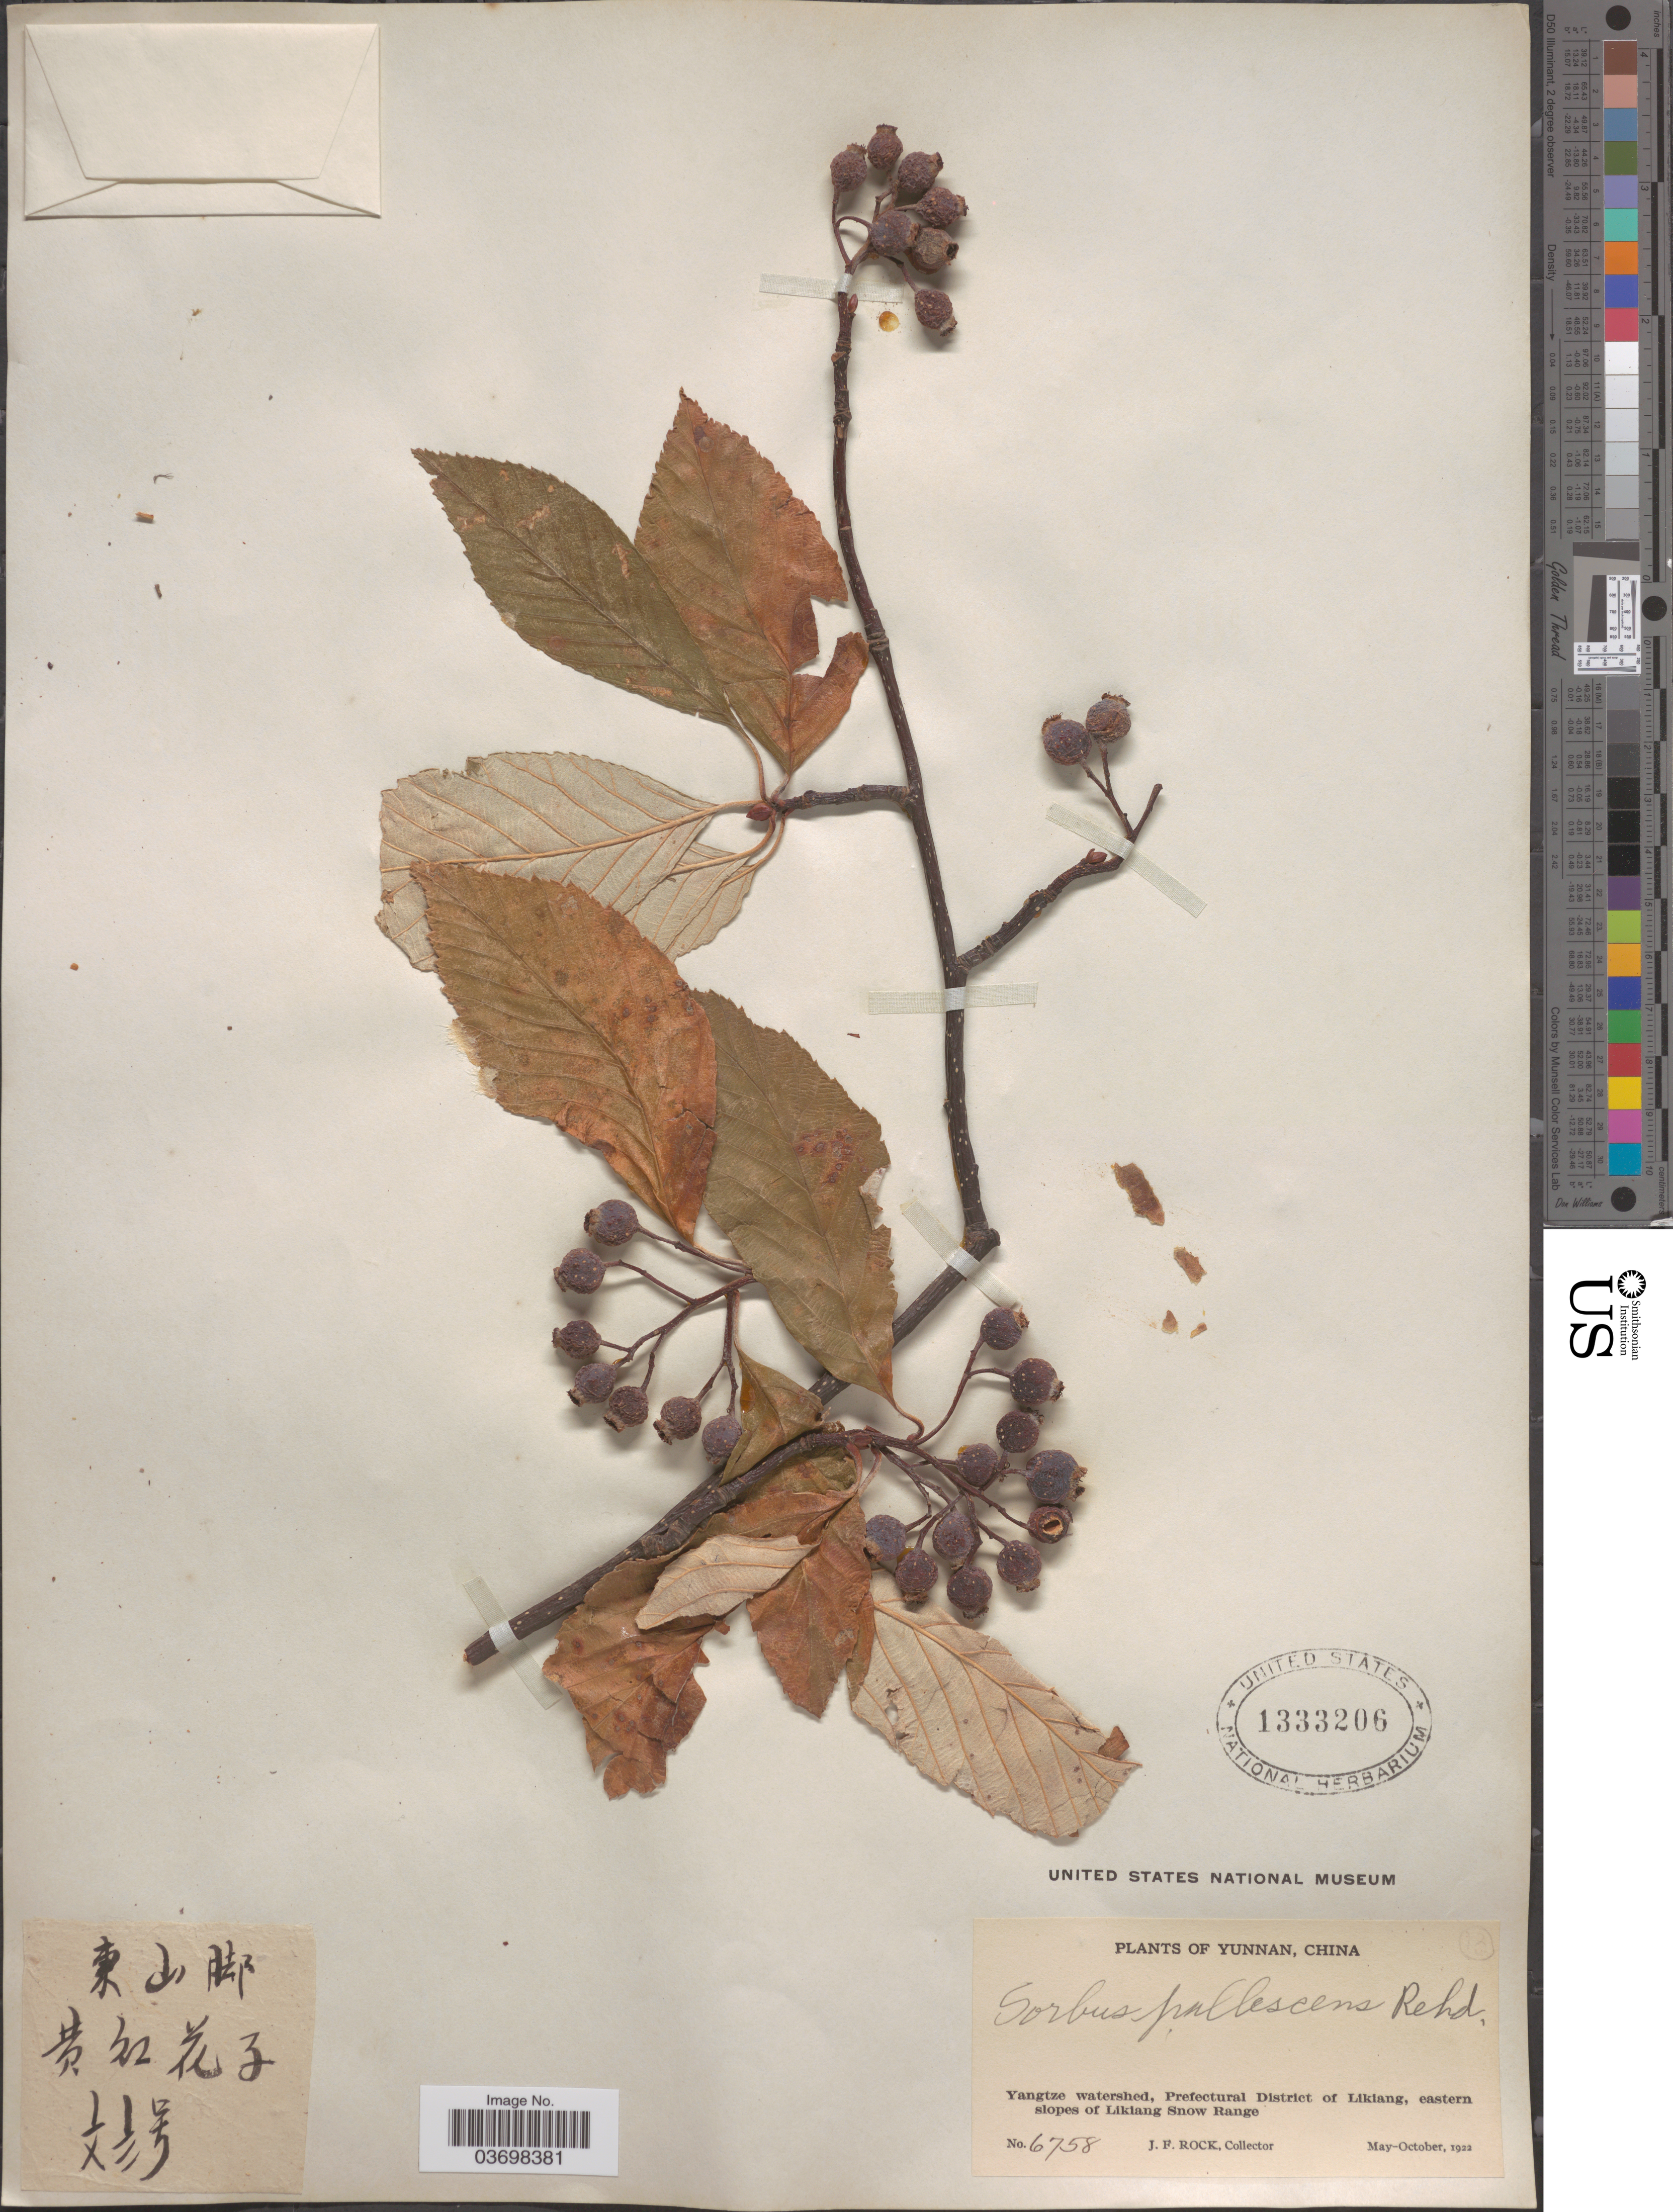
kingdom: Plantae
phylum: Tracheophyta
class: Magnoliopsida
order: Rosales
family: Rosaceae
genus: Sorbus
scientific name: Sorbus pallescens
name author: Rehder in Sarg.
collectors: J. Rock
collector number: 6758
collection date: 1922-05/1922-10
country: China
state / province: Yunnan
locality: Yangtze watershed, Prefectural District of Likiang, eastern slopes of Likiang Snow Range.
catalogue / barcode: US 1333206